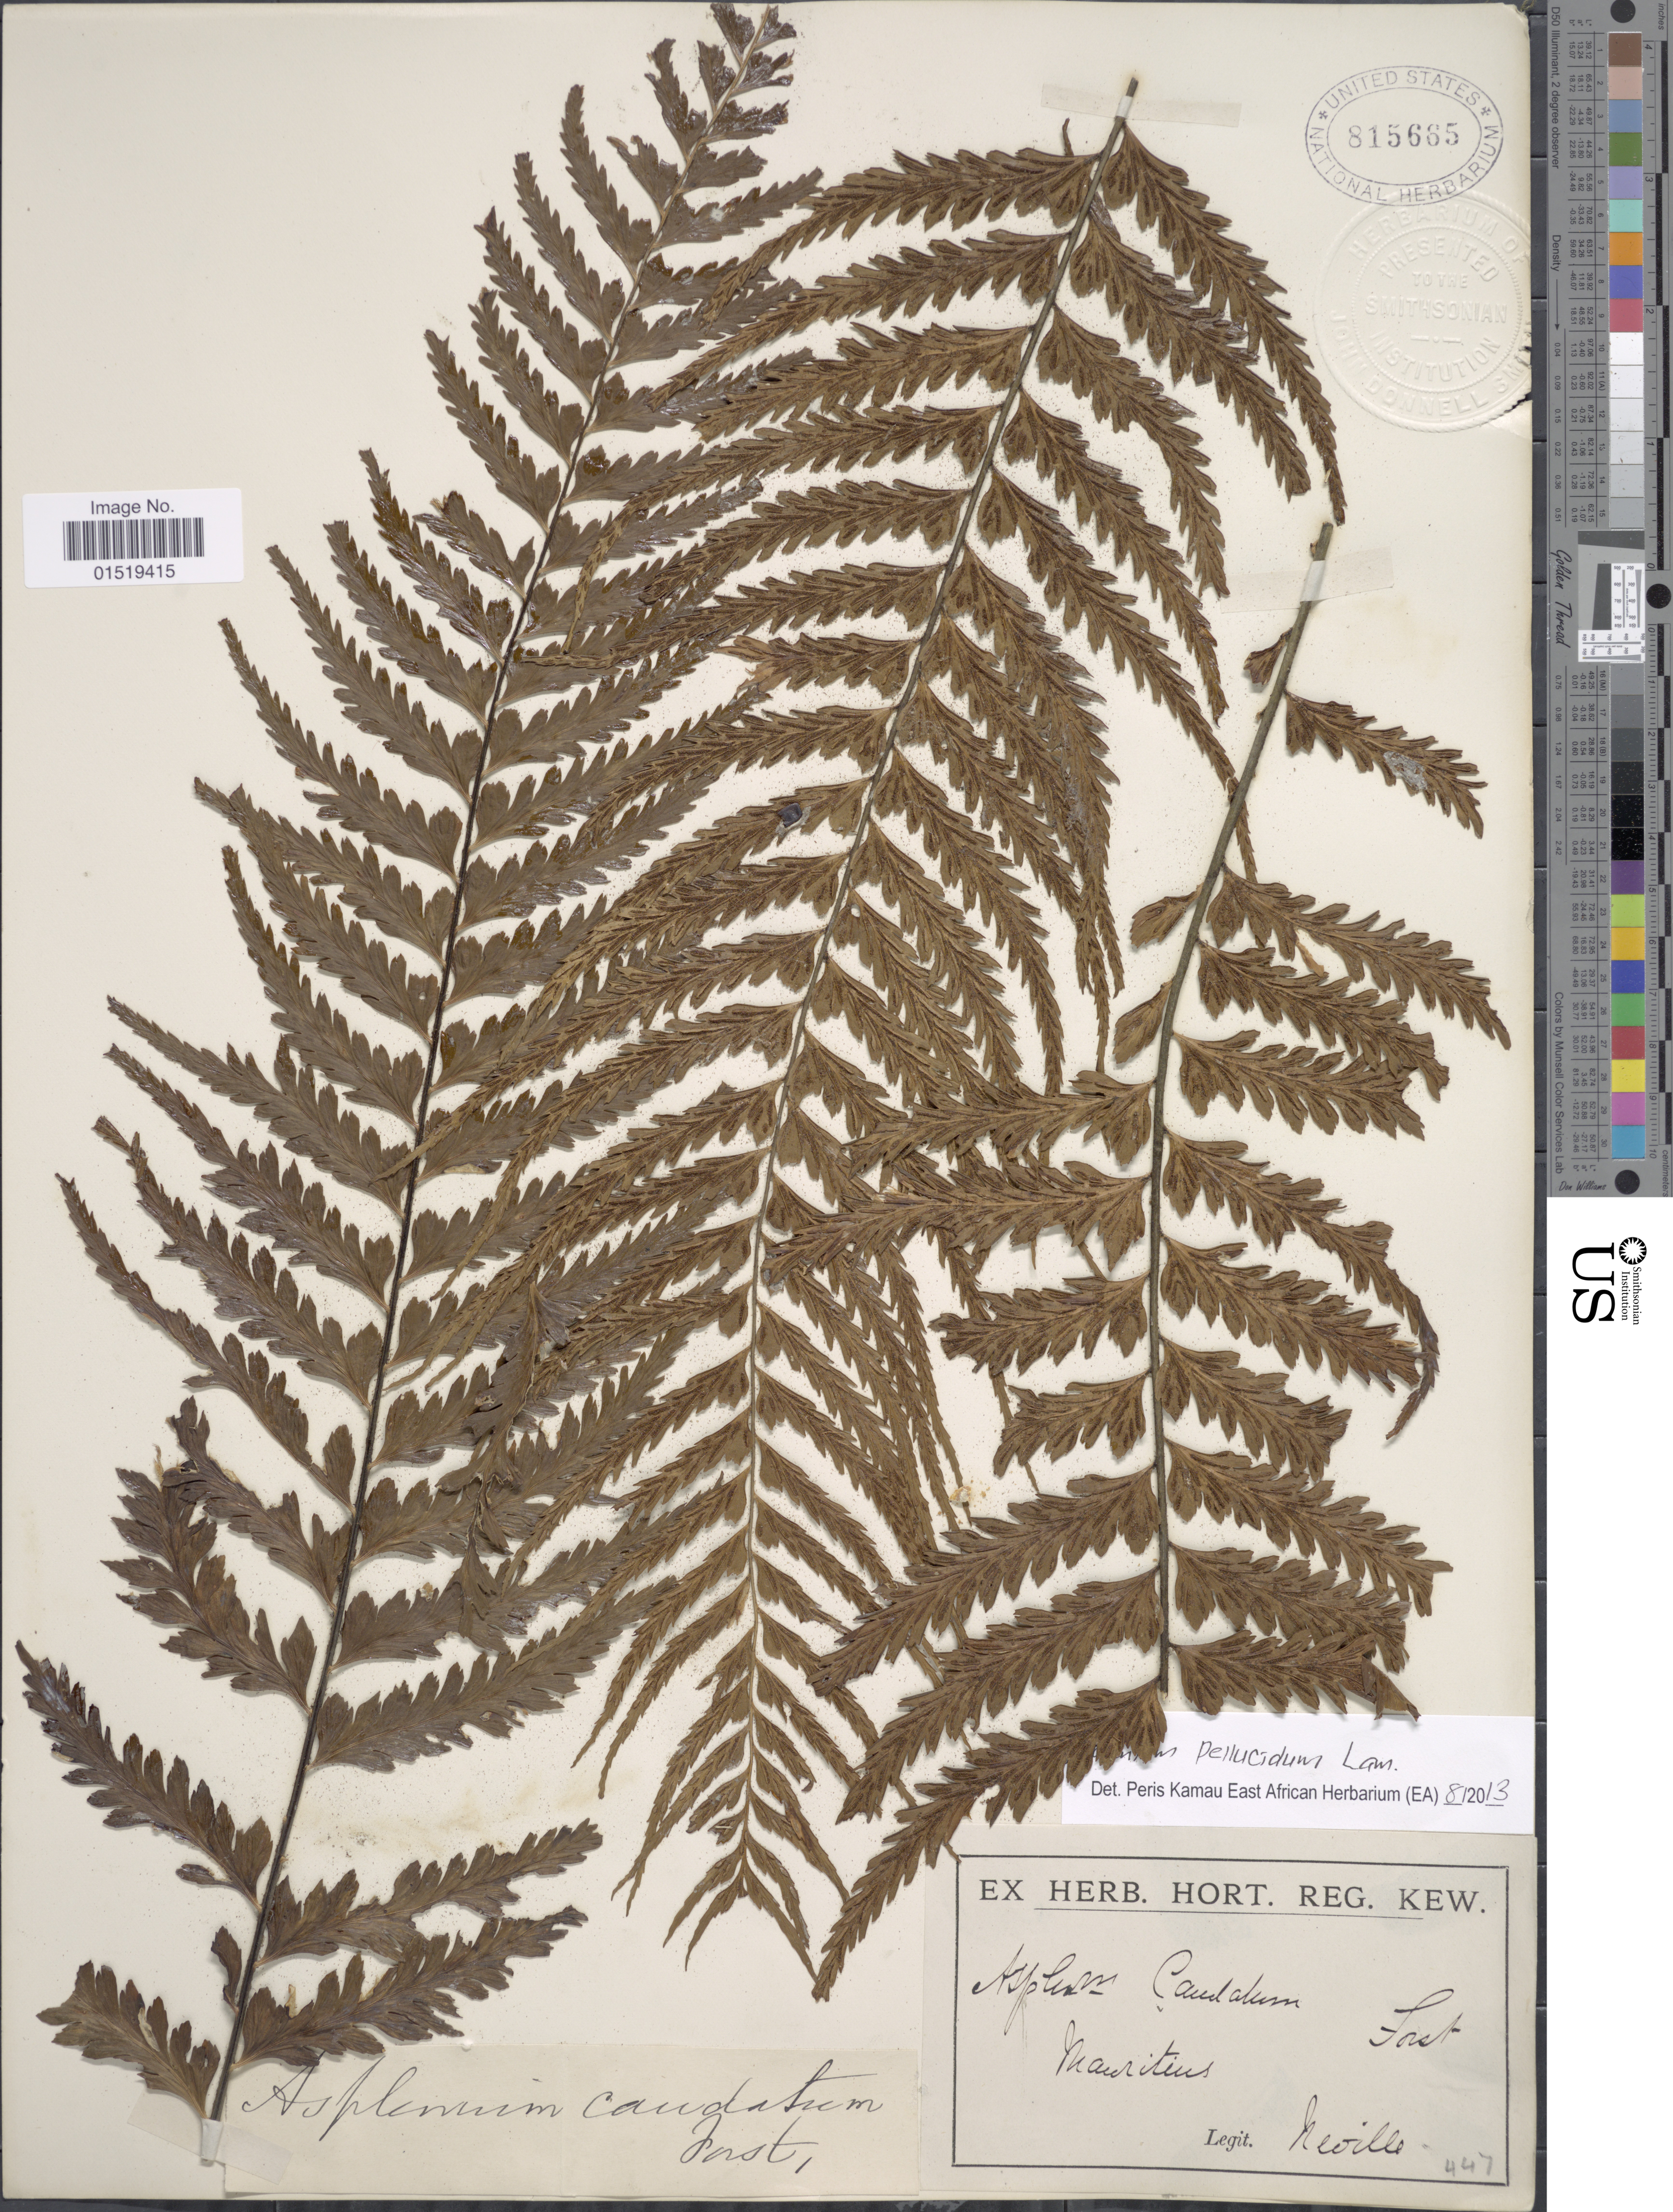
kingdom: Plantae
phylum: Tracheophyta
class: Polypodiopsida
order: Polypodiales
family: Aspleniaceae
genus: Asplenium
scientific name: Asplenium pellucidum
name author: Lam.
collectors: Neville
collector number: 447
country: Mauritius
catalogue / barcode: US 815665